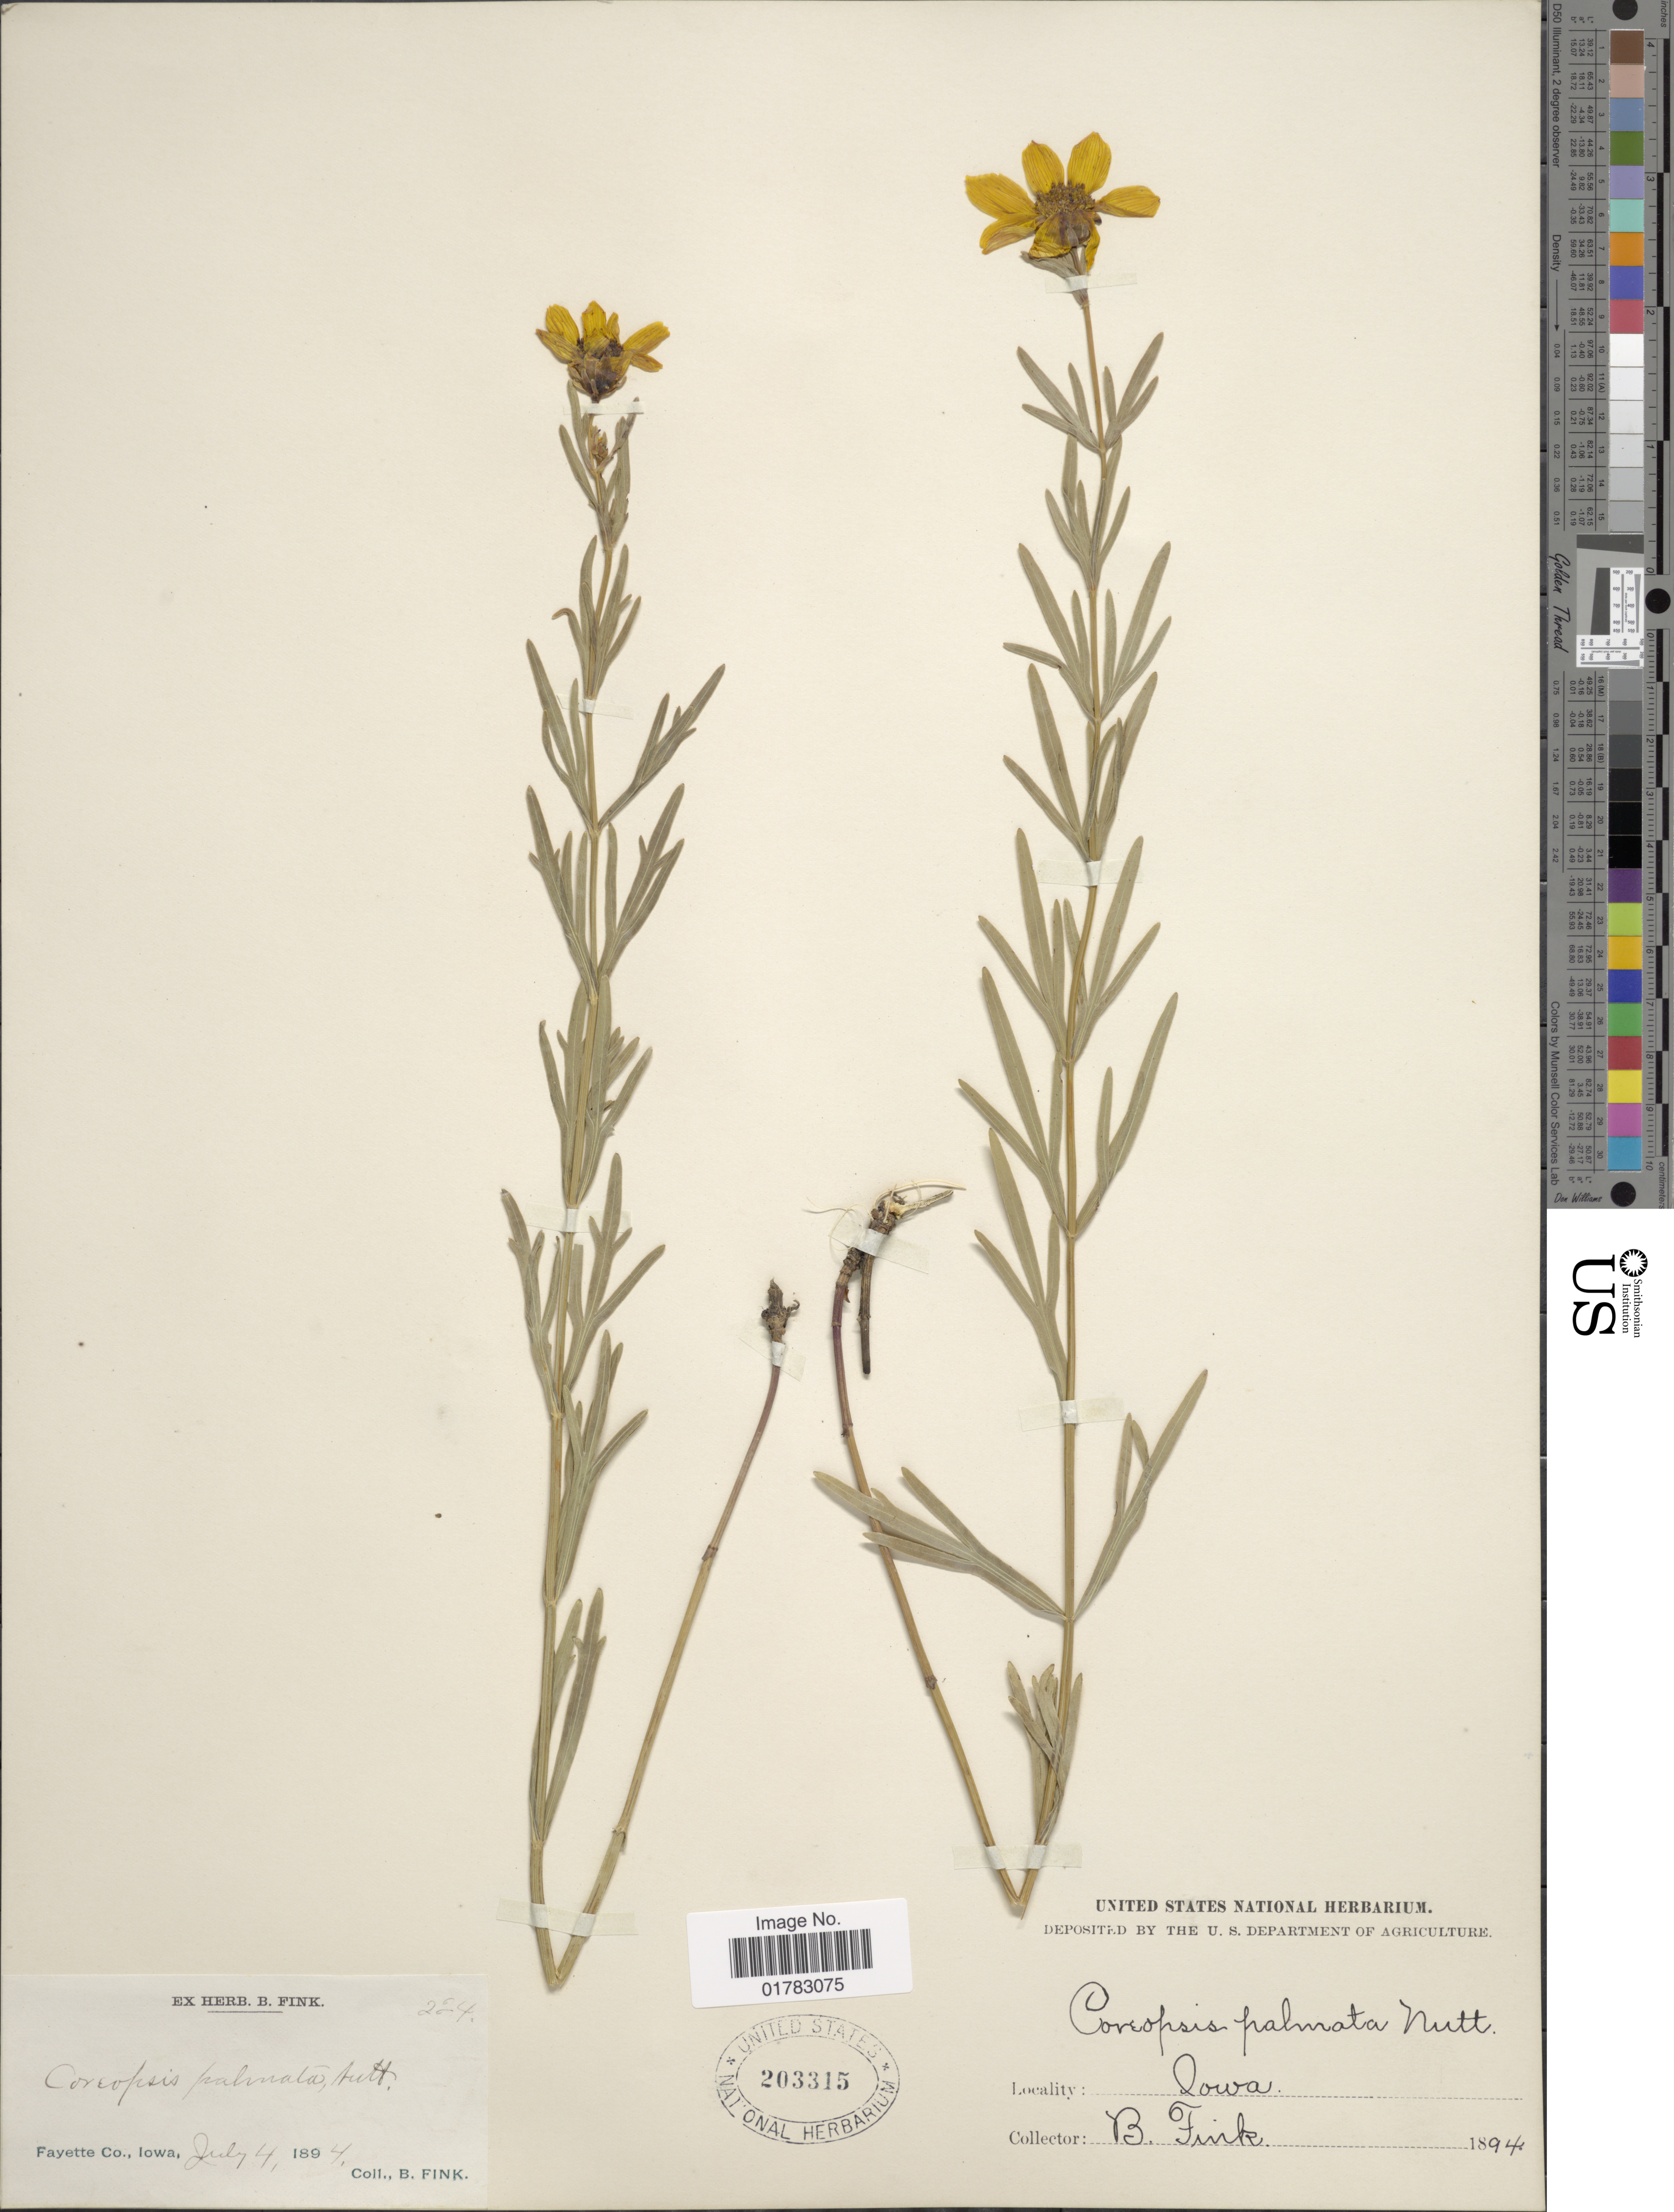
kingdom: Plantae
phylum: Tracheophyta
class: Magnoliopsida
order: Asterales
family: Asteraceae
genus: Coreopsis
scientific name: Coreopsis palmata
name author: Nutt.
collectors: B. Fink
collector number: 224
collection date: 1894-07-04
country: United States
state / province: Iowa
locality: Fayette Co.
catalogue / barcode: US 203315